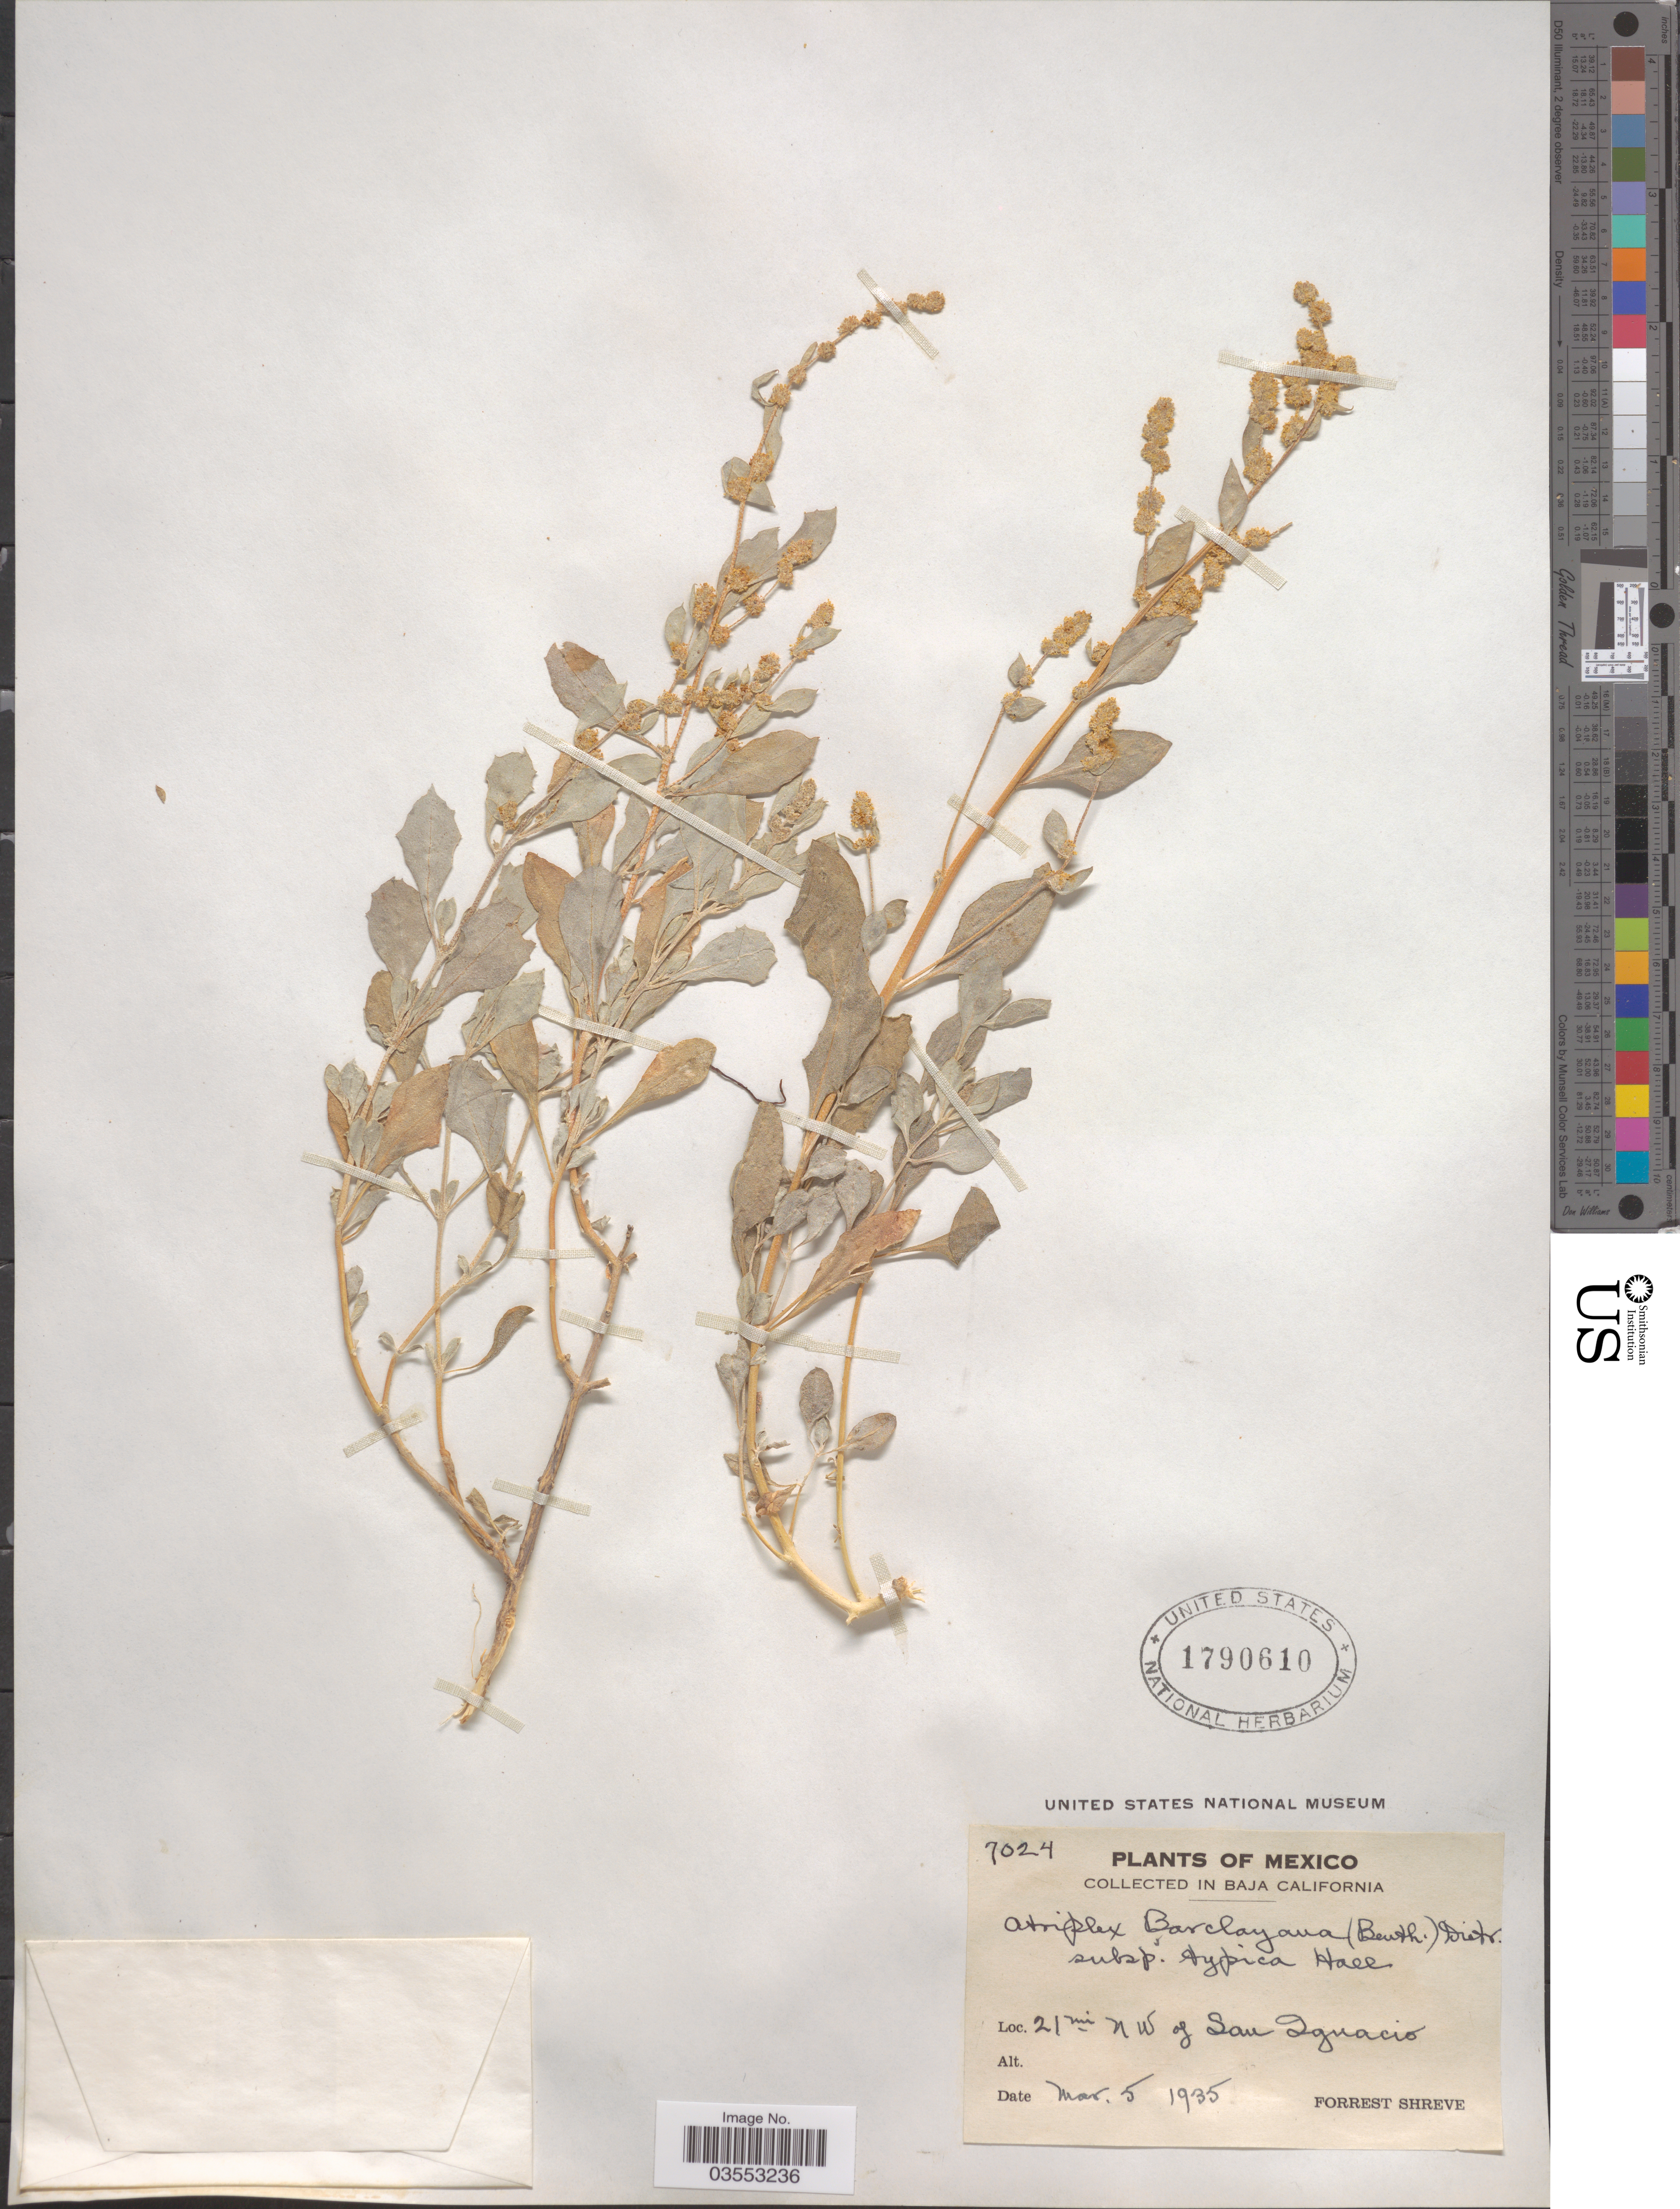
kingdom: Plantae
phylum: Tracheophyta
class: Magnoliopsida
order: Caryophyllales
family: Amaranthaceae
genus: Atriplex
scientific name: Atriplex barclayana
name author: (Benth.) D. Dietr.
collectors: F. Shreve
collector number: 7024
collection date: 1935-03-05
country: Mexico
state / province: Baja California Sur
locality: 21 mi NW of San Ignacio.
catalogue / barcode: US 1790610